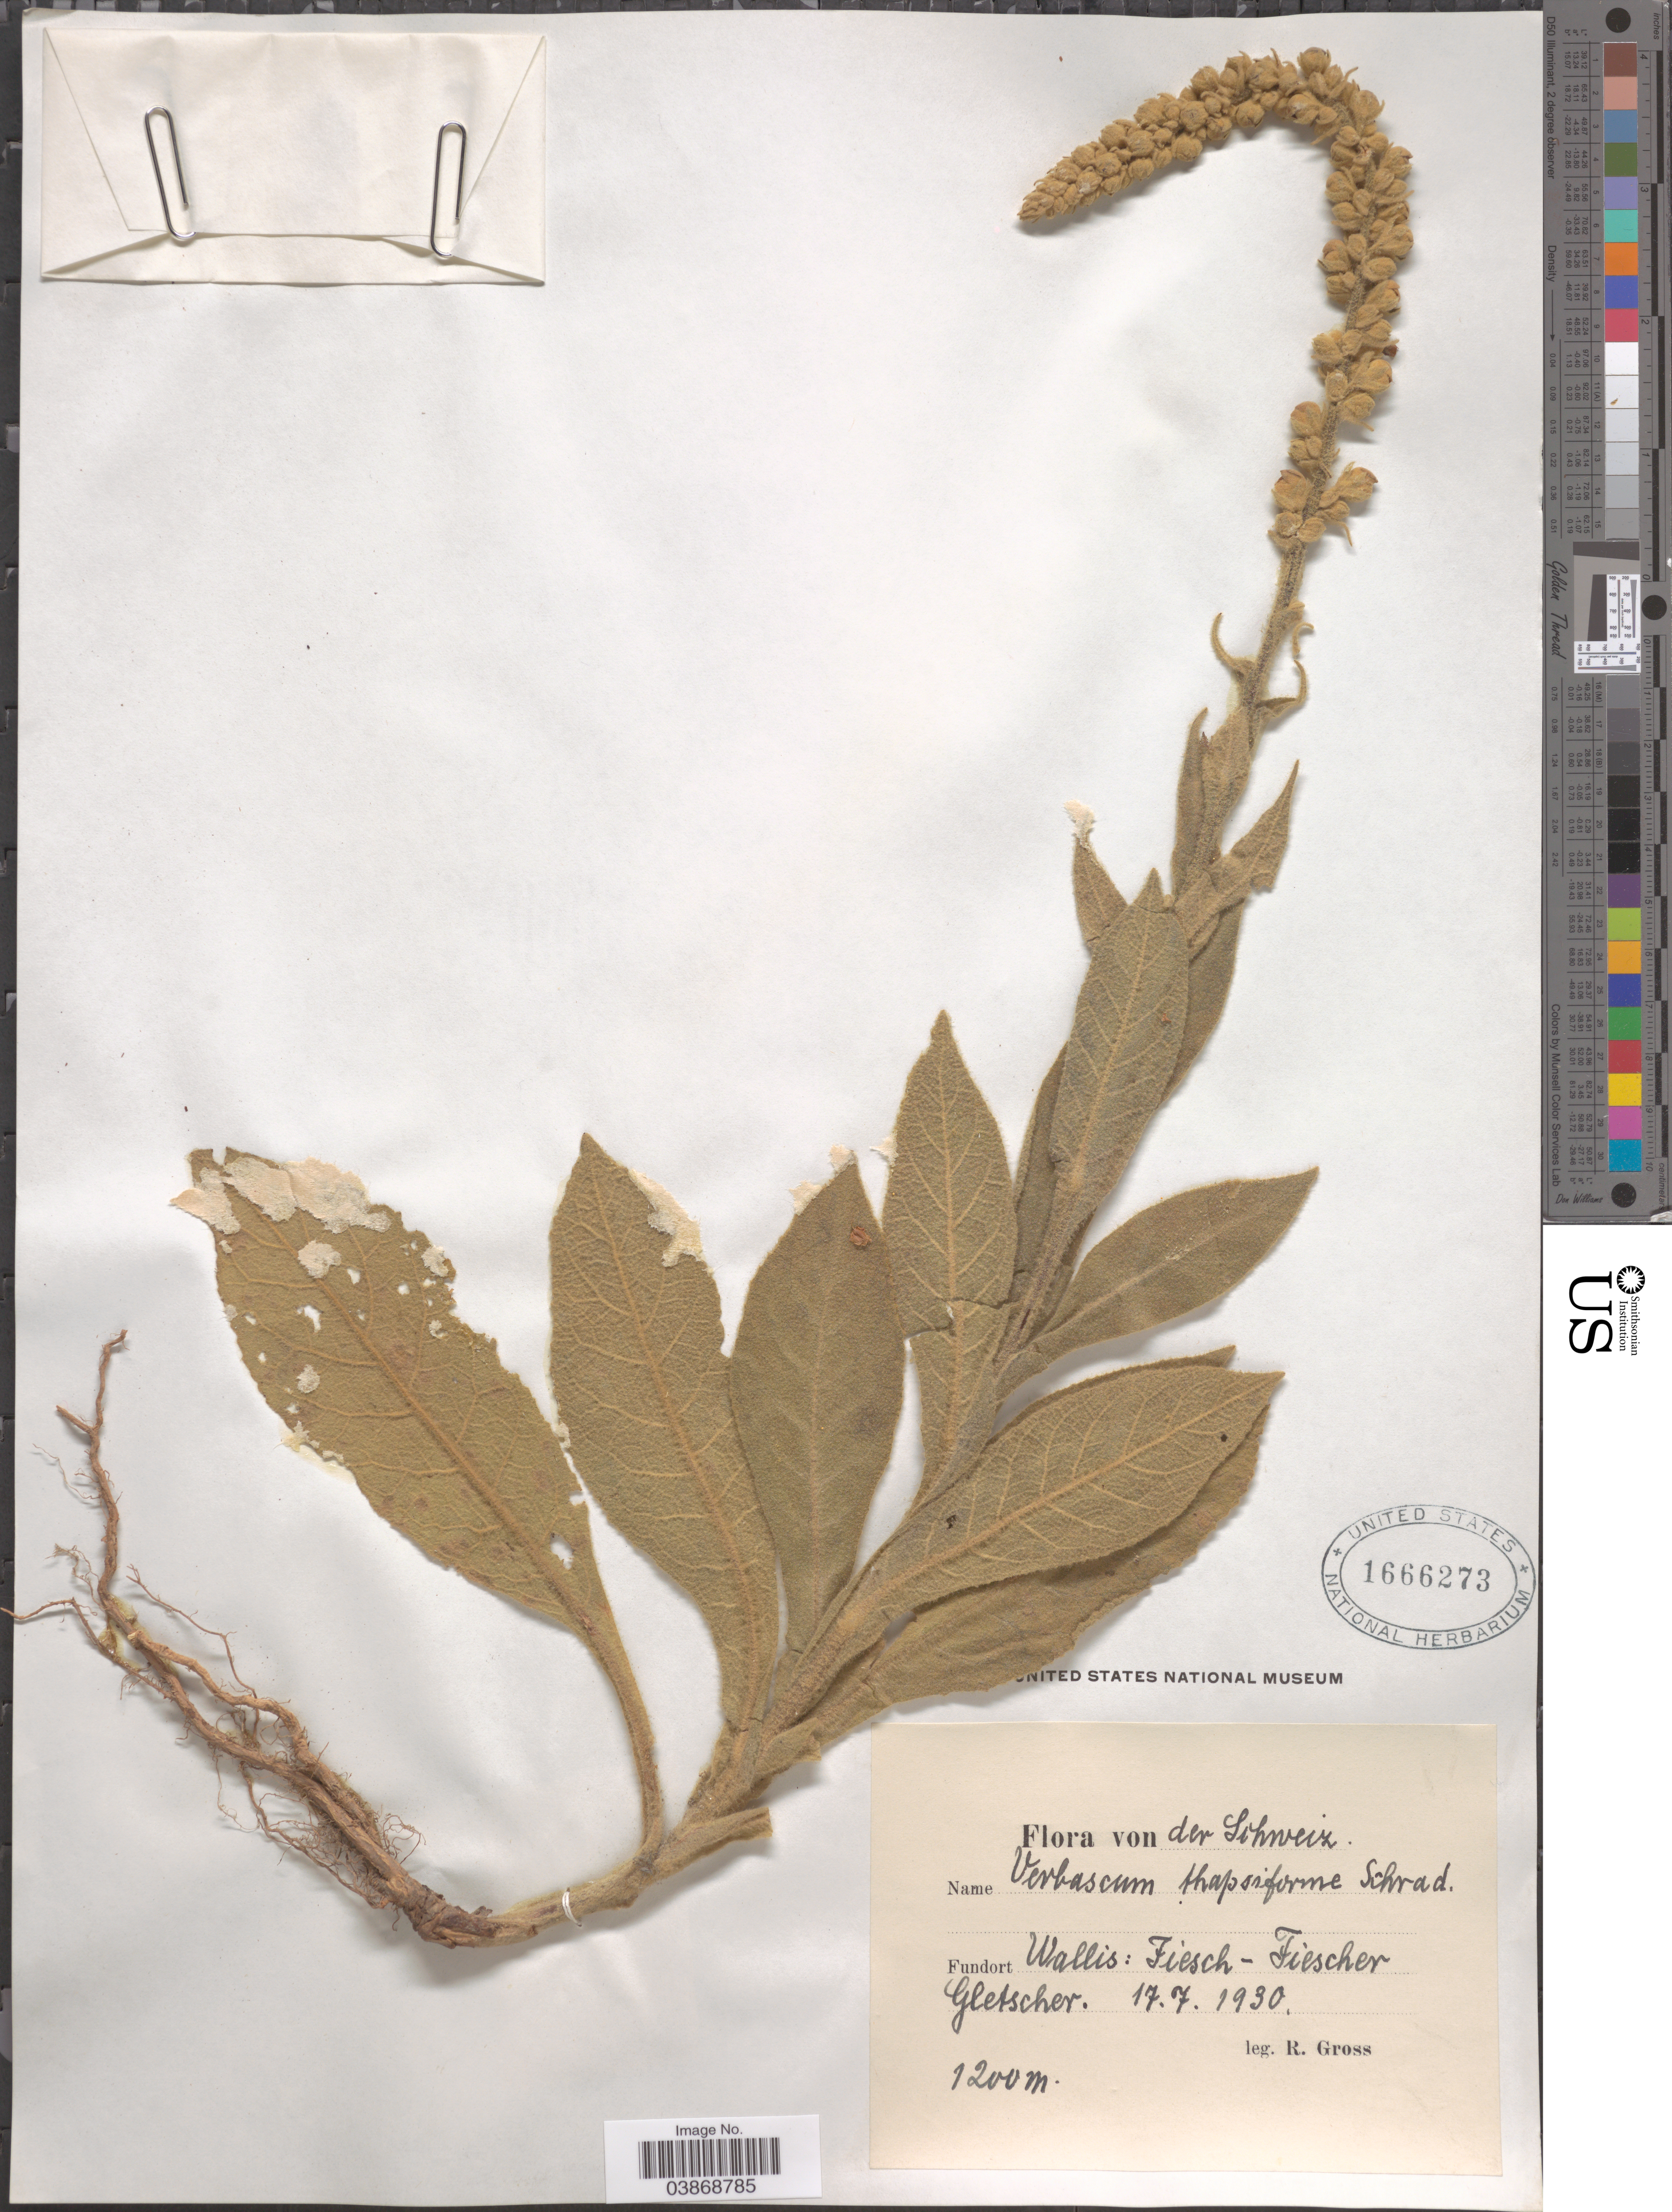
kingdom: Plantae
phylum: Tracheophyta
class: Magnoliopsida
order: Lamiales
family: Scrophulariaceae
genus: Verbascum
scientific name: Verbascum thapsiforme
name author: Schrad.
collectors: R. Gross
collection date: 1930-07-17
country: Switzerland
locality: Schweiz. Wallis: Fiesch-Fiescher Gletscher.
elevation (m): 1200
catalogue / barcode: US 1666273